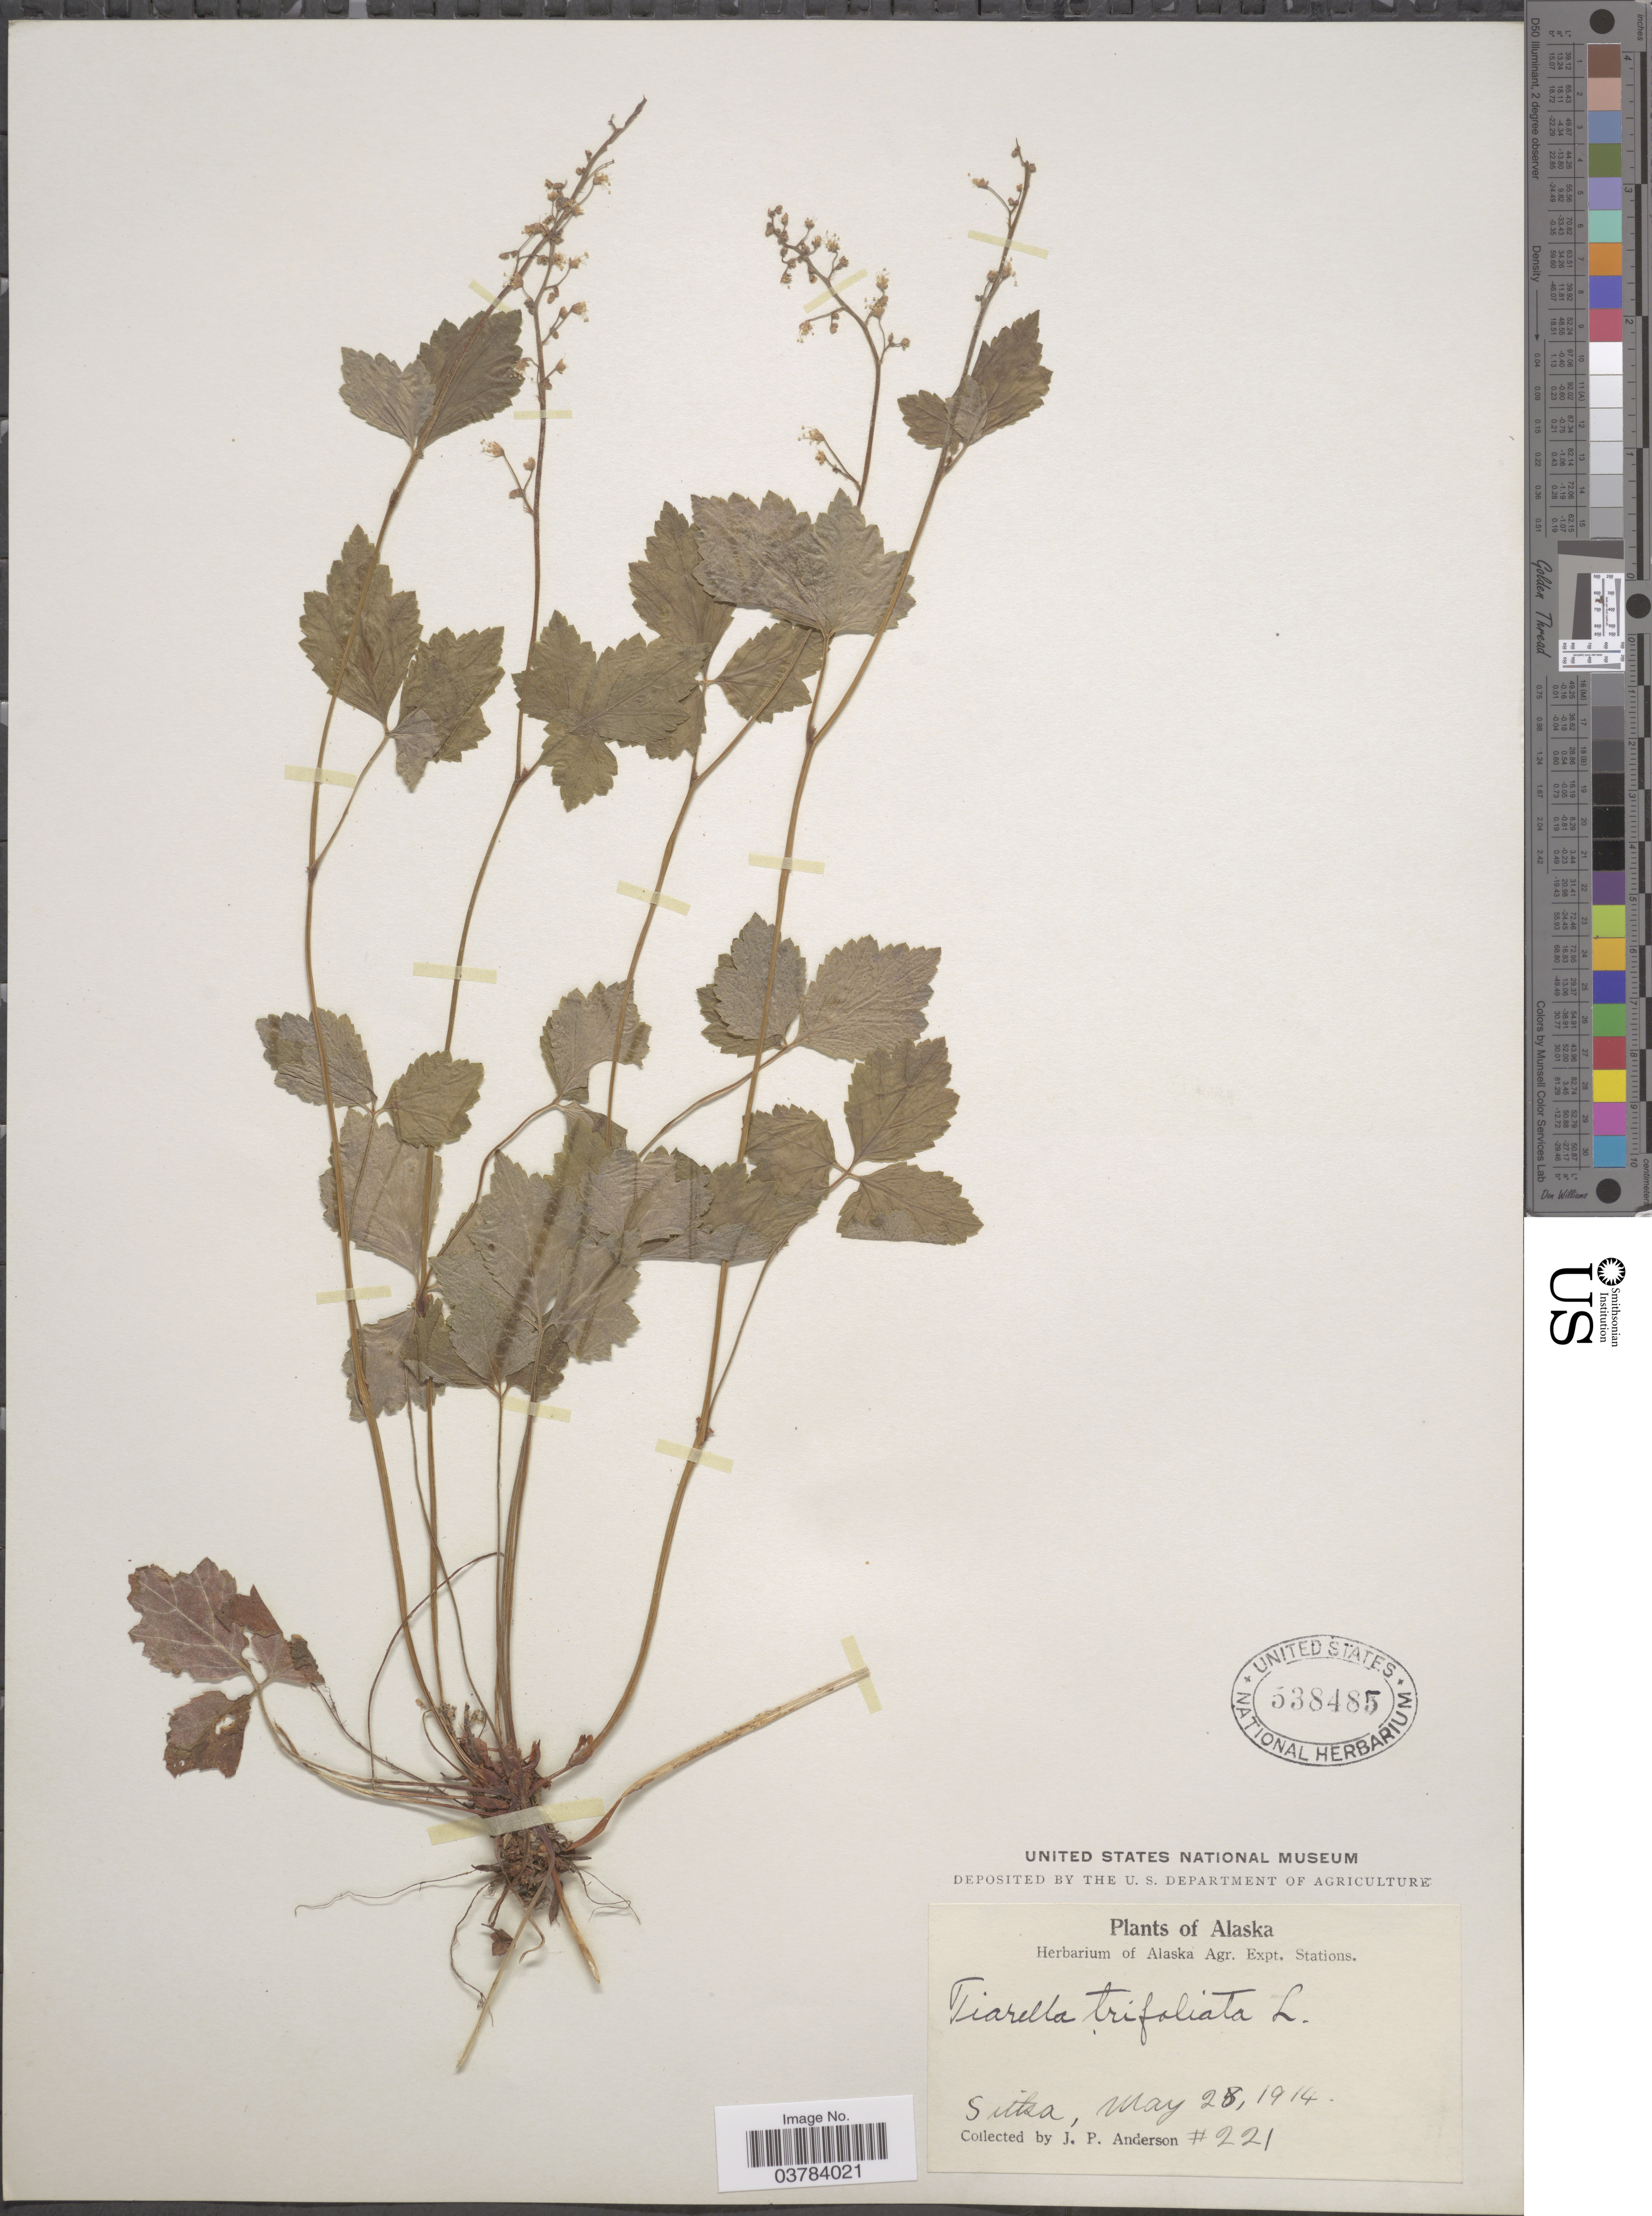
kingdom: Plantae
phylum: Tracheophyta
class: Magnoliopsida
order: Saxifragales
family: Saxifragaceae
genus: Tiarella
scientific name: Tiarella trifoliata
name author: L.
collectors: J. P. Anderson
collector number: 221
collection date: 1914-05-28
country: United States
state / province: Alaska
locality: Sitka.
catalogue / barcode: US 538485